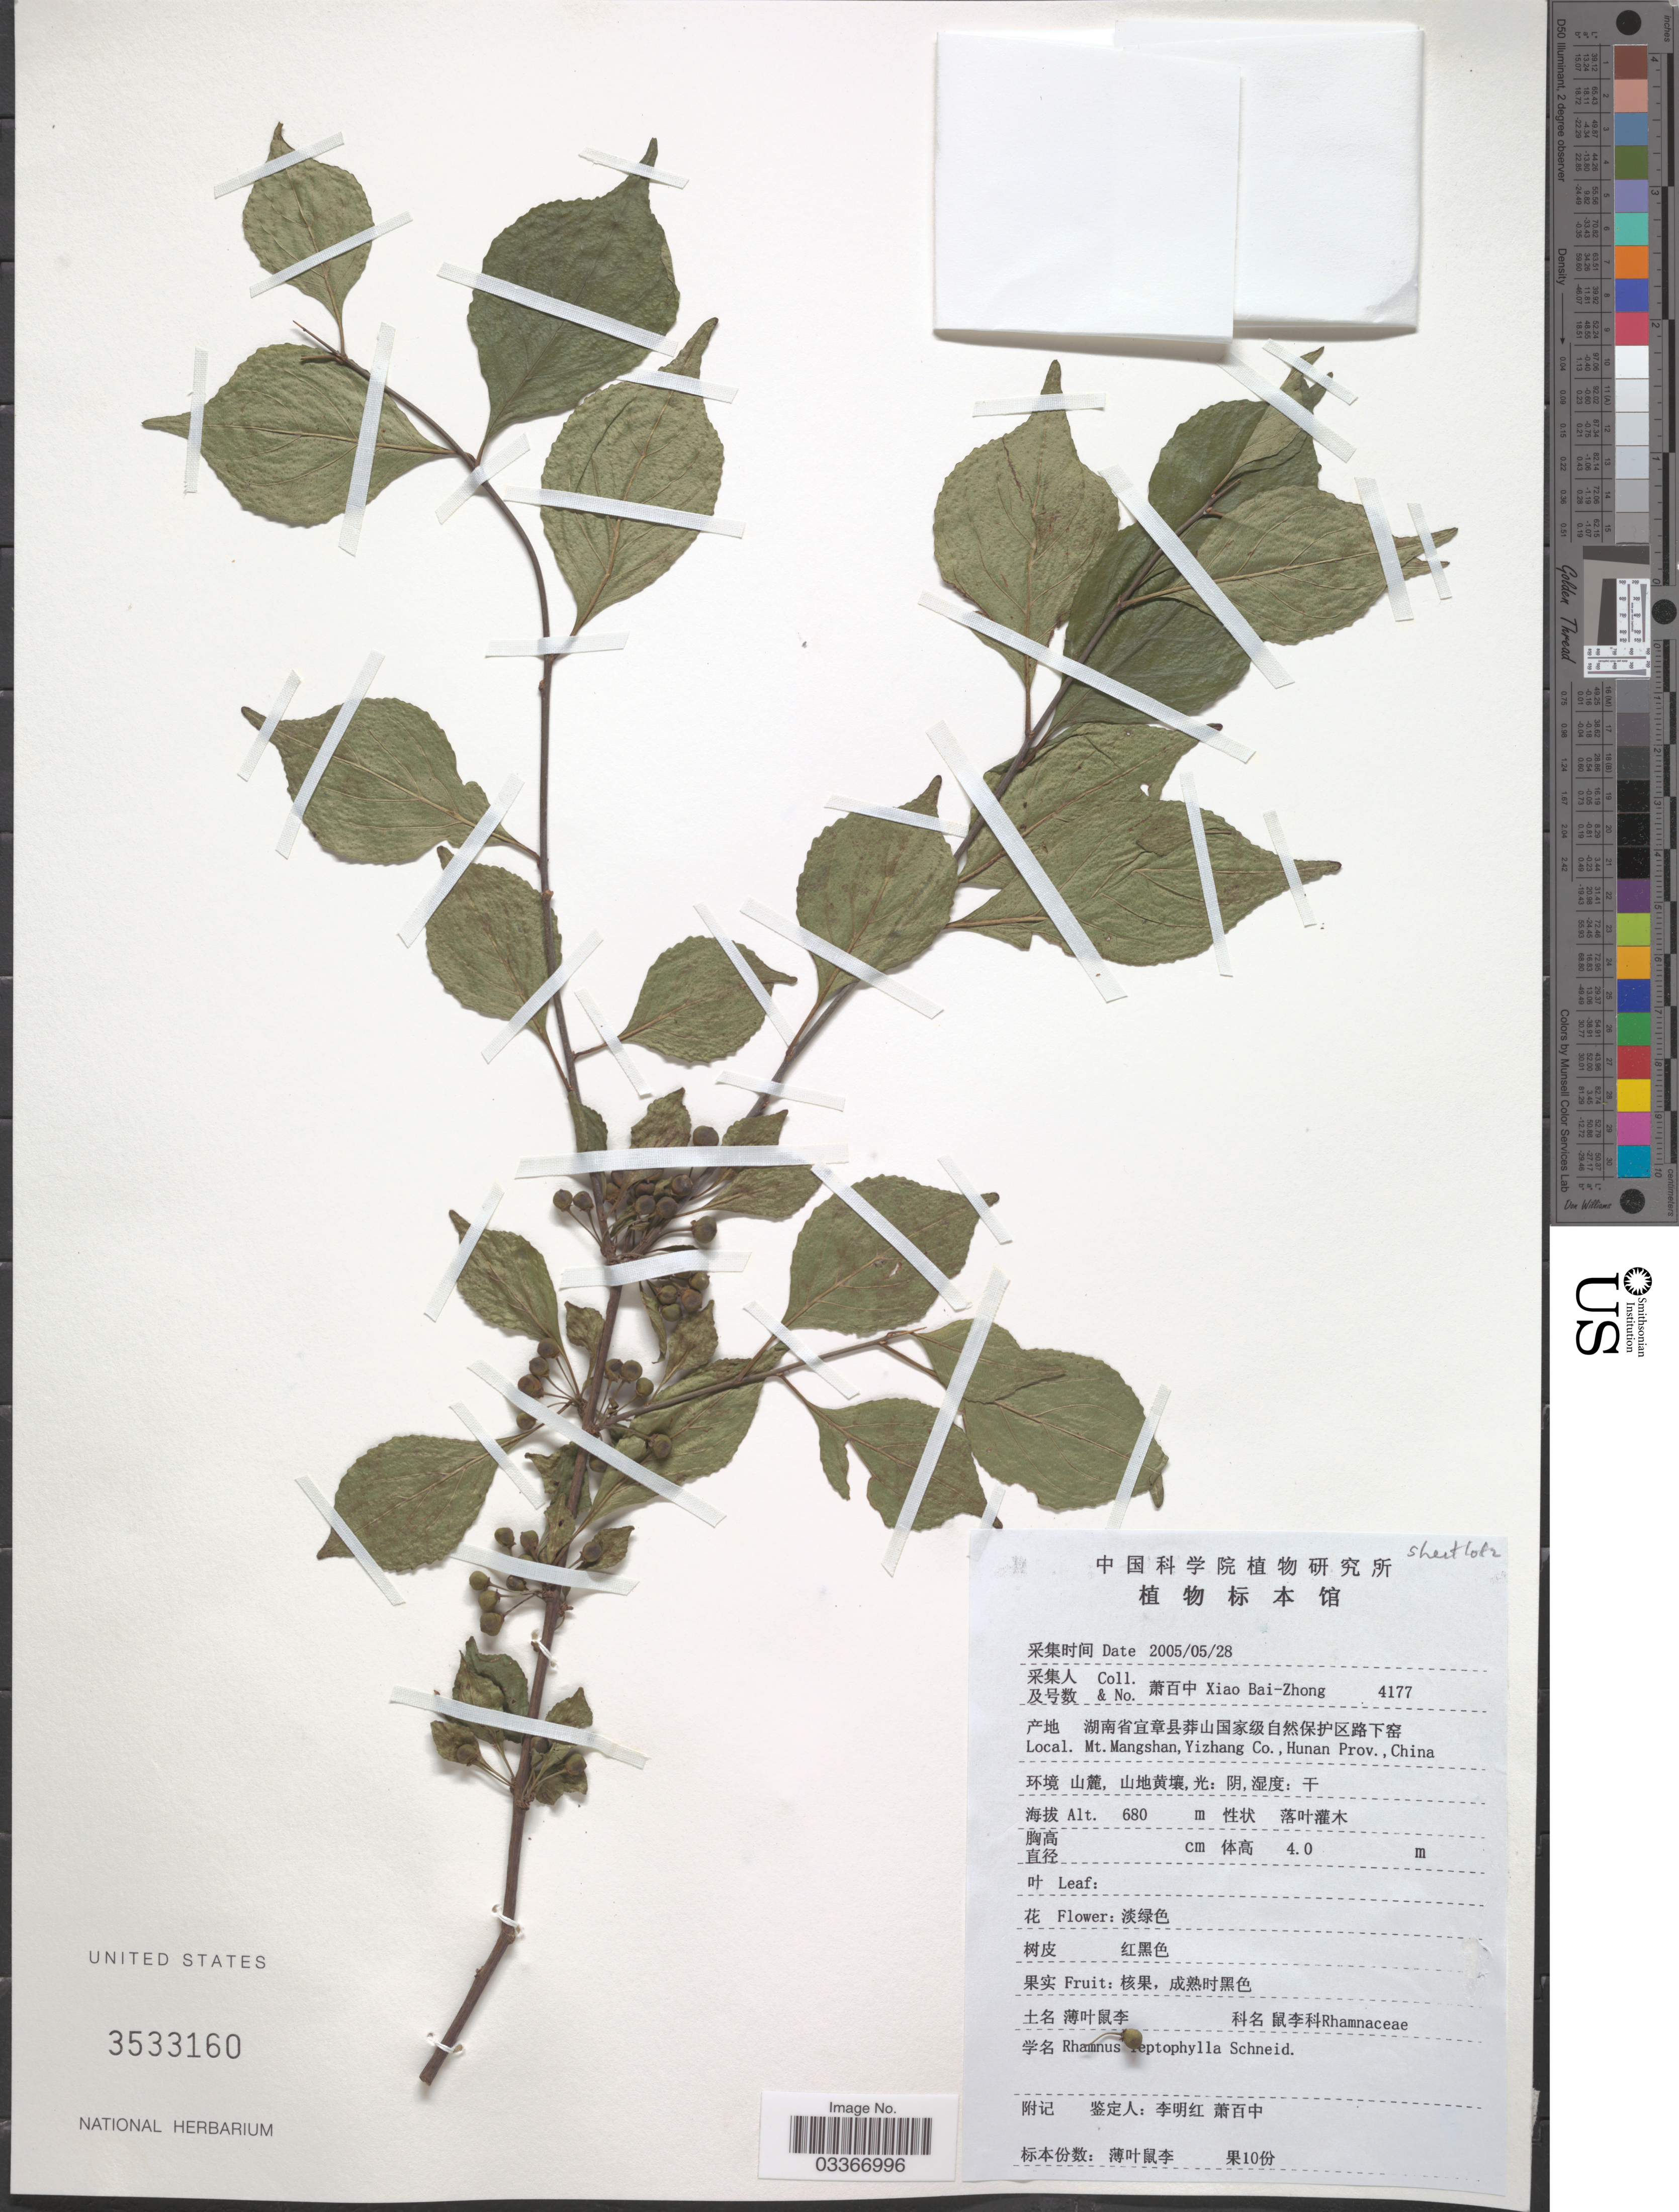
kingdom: Plantae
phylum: Tracheophyta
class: Magnoliopsida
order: Rosales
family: Rhamnaceae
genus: Rhamnus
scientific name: Rhamnus leptophylla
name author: C.K. Schneid.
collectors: B. Z. Xiao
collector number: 4177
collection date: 2005-05-28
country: China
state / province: Hunan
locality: Mt. Mangshan, Yizhang Co. X.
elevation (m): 680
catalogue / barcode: US 3533160